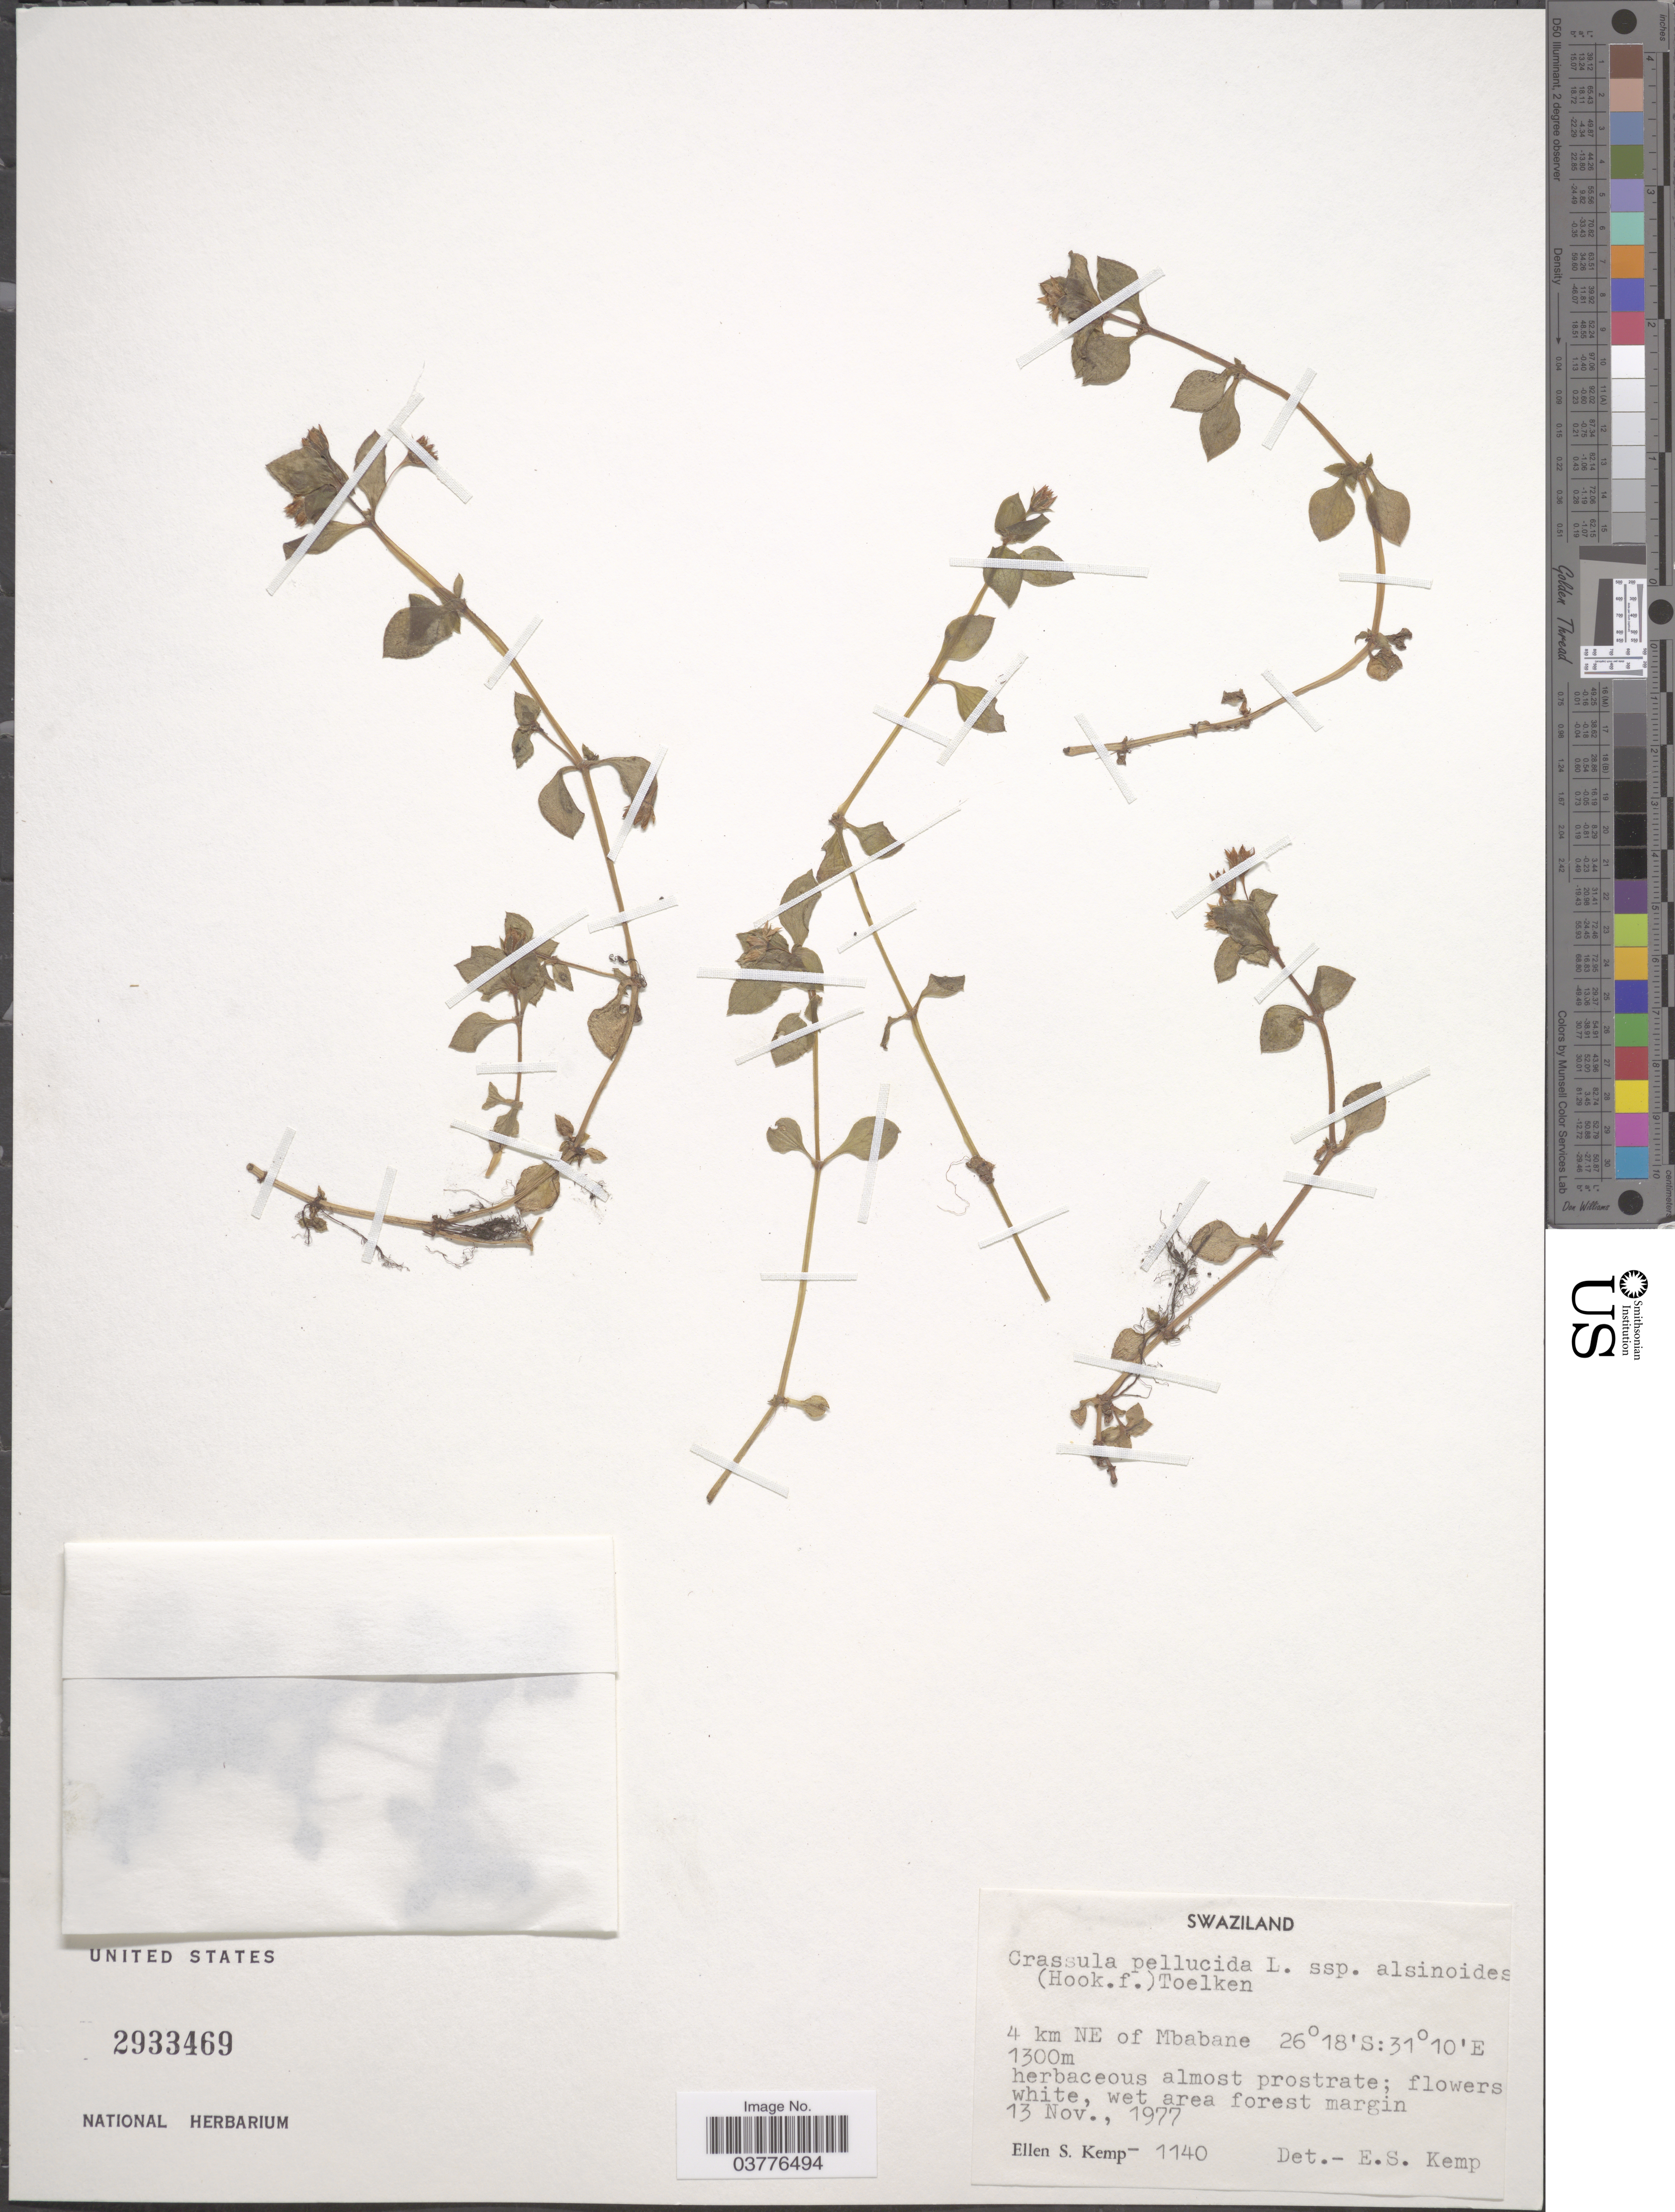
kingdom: Plantae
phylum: Tracheophyta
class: Magnoliopsida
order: Saxifragales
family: Crassulaceae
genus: Crassula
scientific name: Crassula pellucida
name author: L.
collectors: E. S. Kemp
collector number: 1140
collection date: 1977-11-13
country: Eswatini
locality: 4 km NE of Mbabane.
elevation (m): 1300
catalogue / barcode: US 2933469